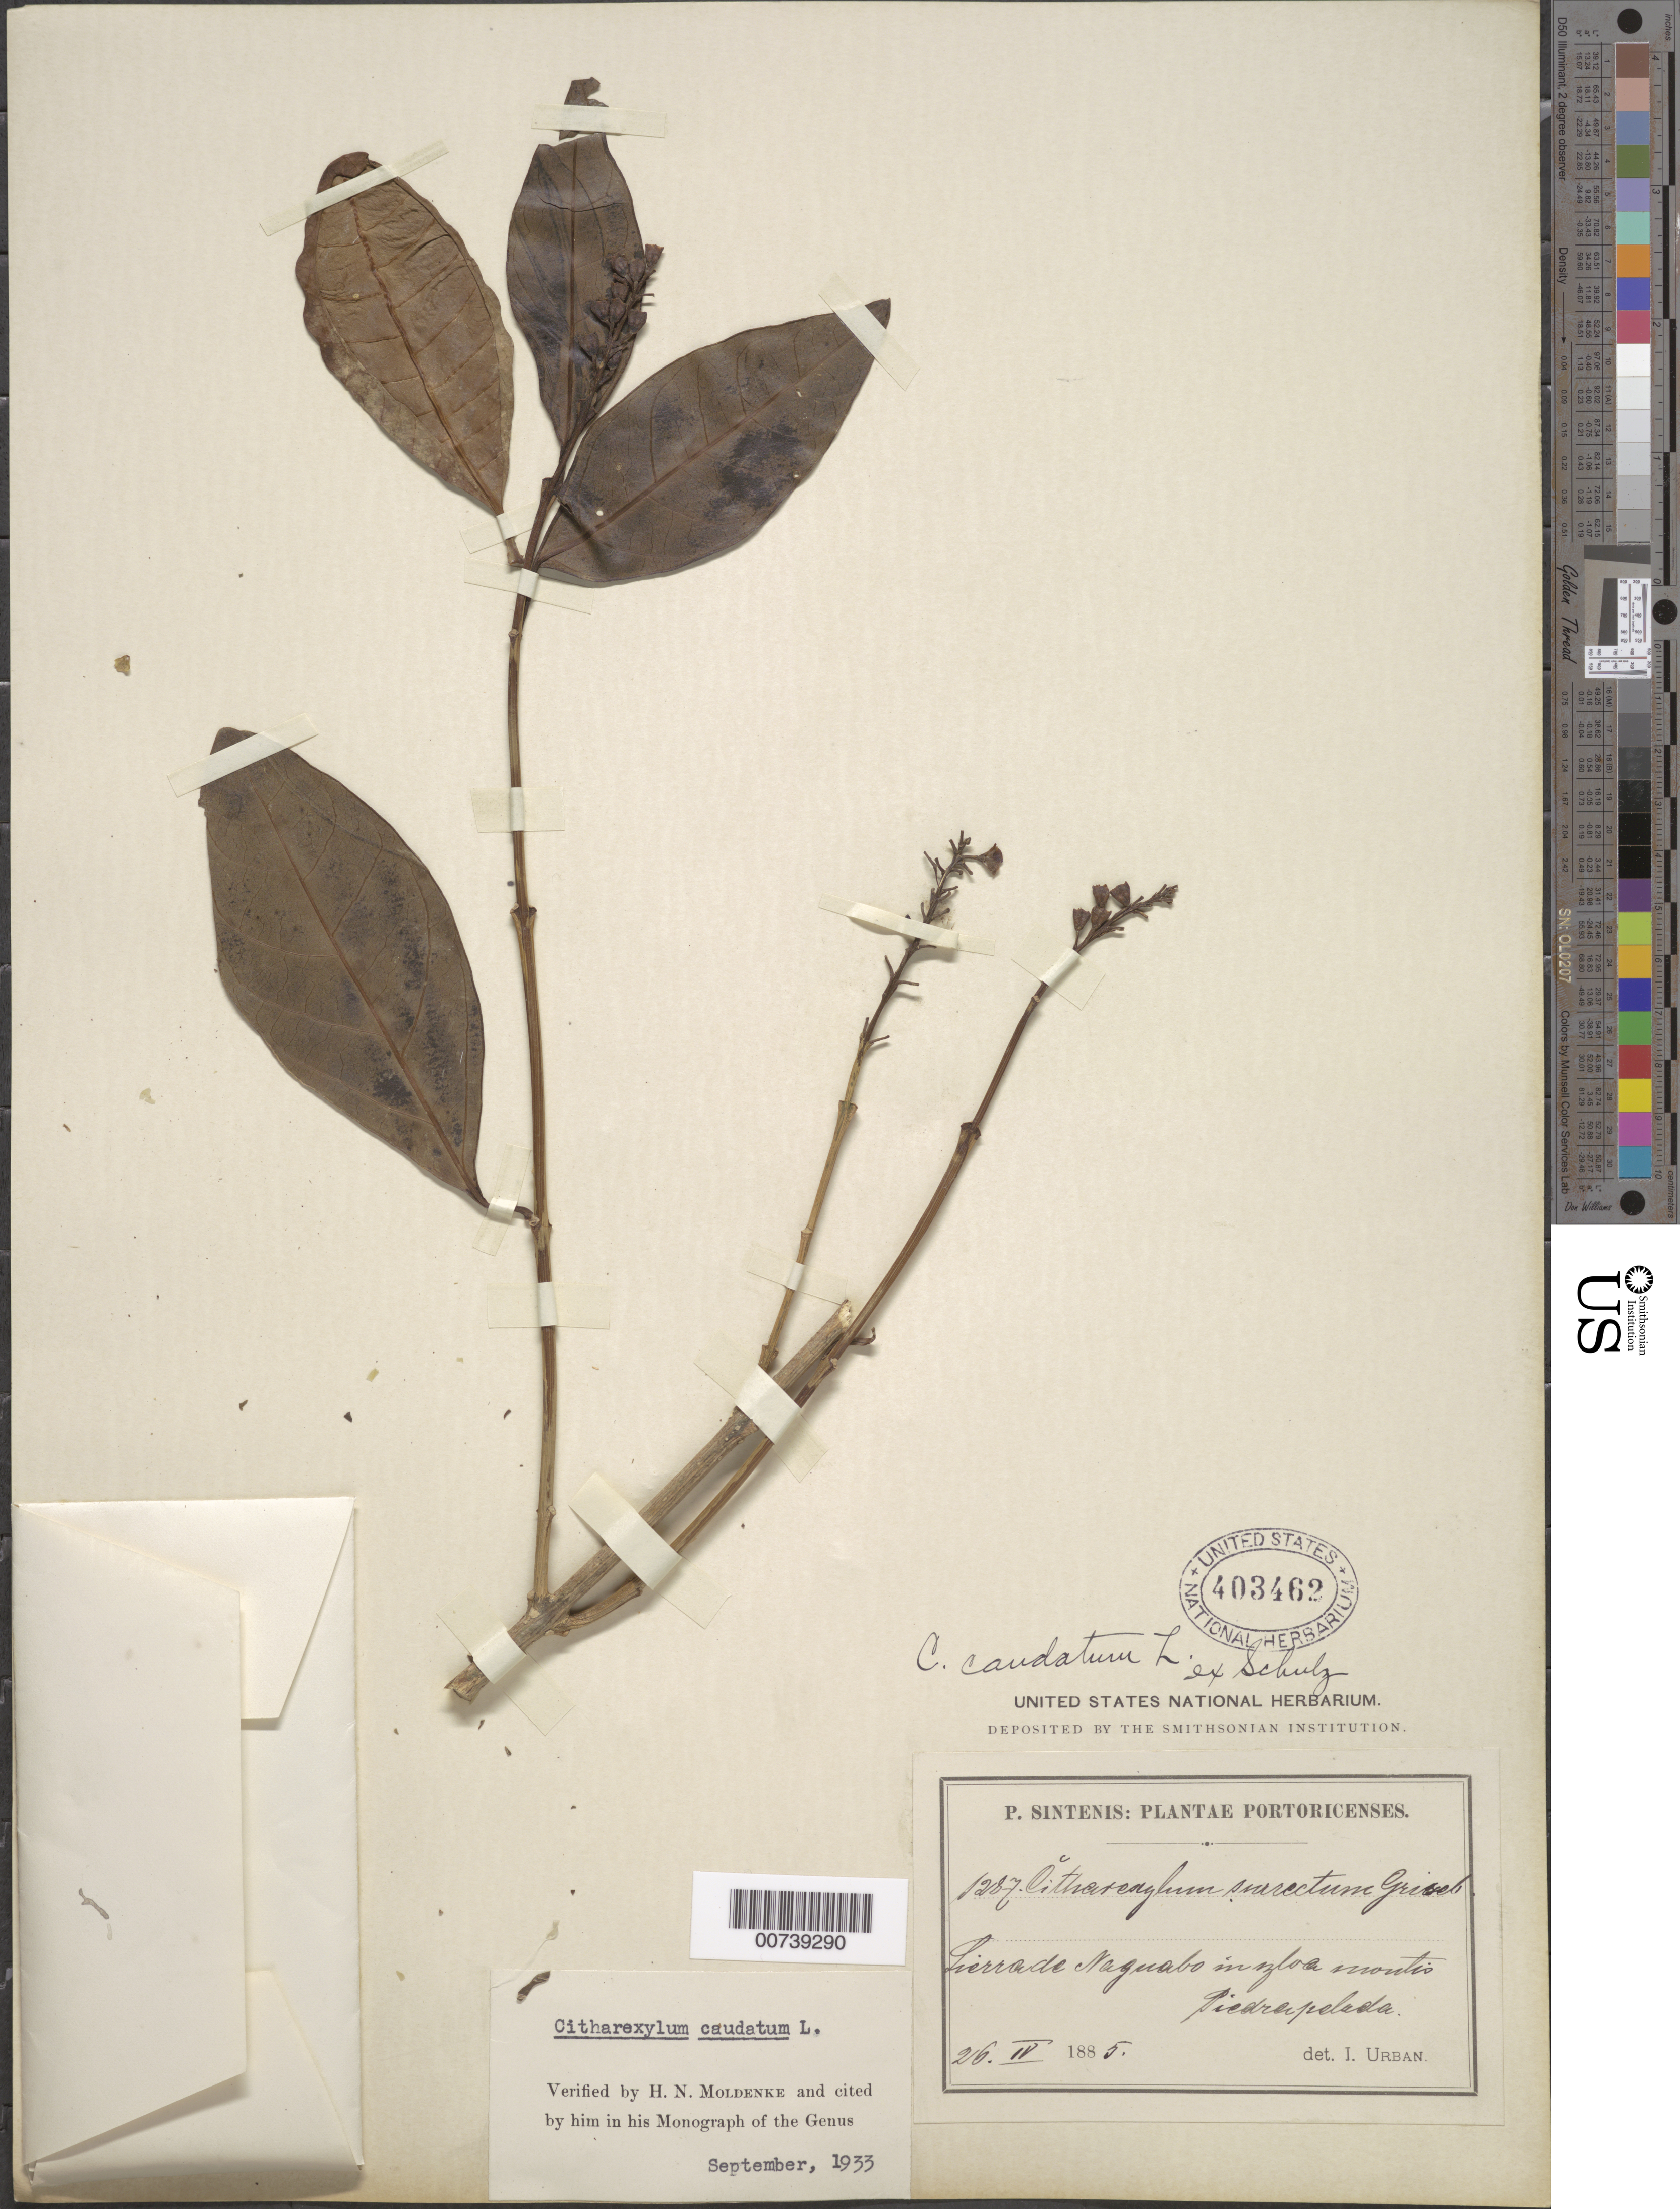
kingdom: Plantae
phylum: Tracheophyta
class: Magnoliopsida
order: Lamiales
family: Verbenaceae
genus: Citharexylum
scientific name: Citharexylum caudatum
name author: L.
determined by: Moldenke, H. N.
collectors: P. Sintenis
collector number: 1287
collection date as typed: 26 Apr 1885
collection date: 1885-04-26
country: Puerto Rico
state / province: Naguabo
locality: Sierra de Naguabo in sylva montis Piedra Pelada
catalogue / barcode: US 403462